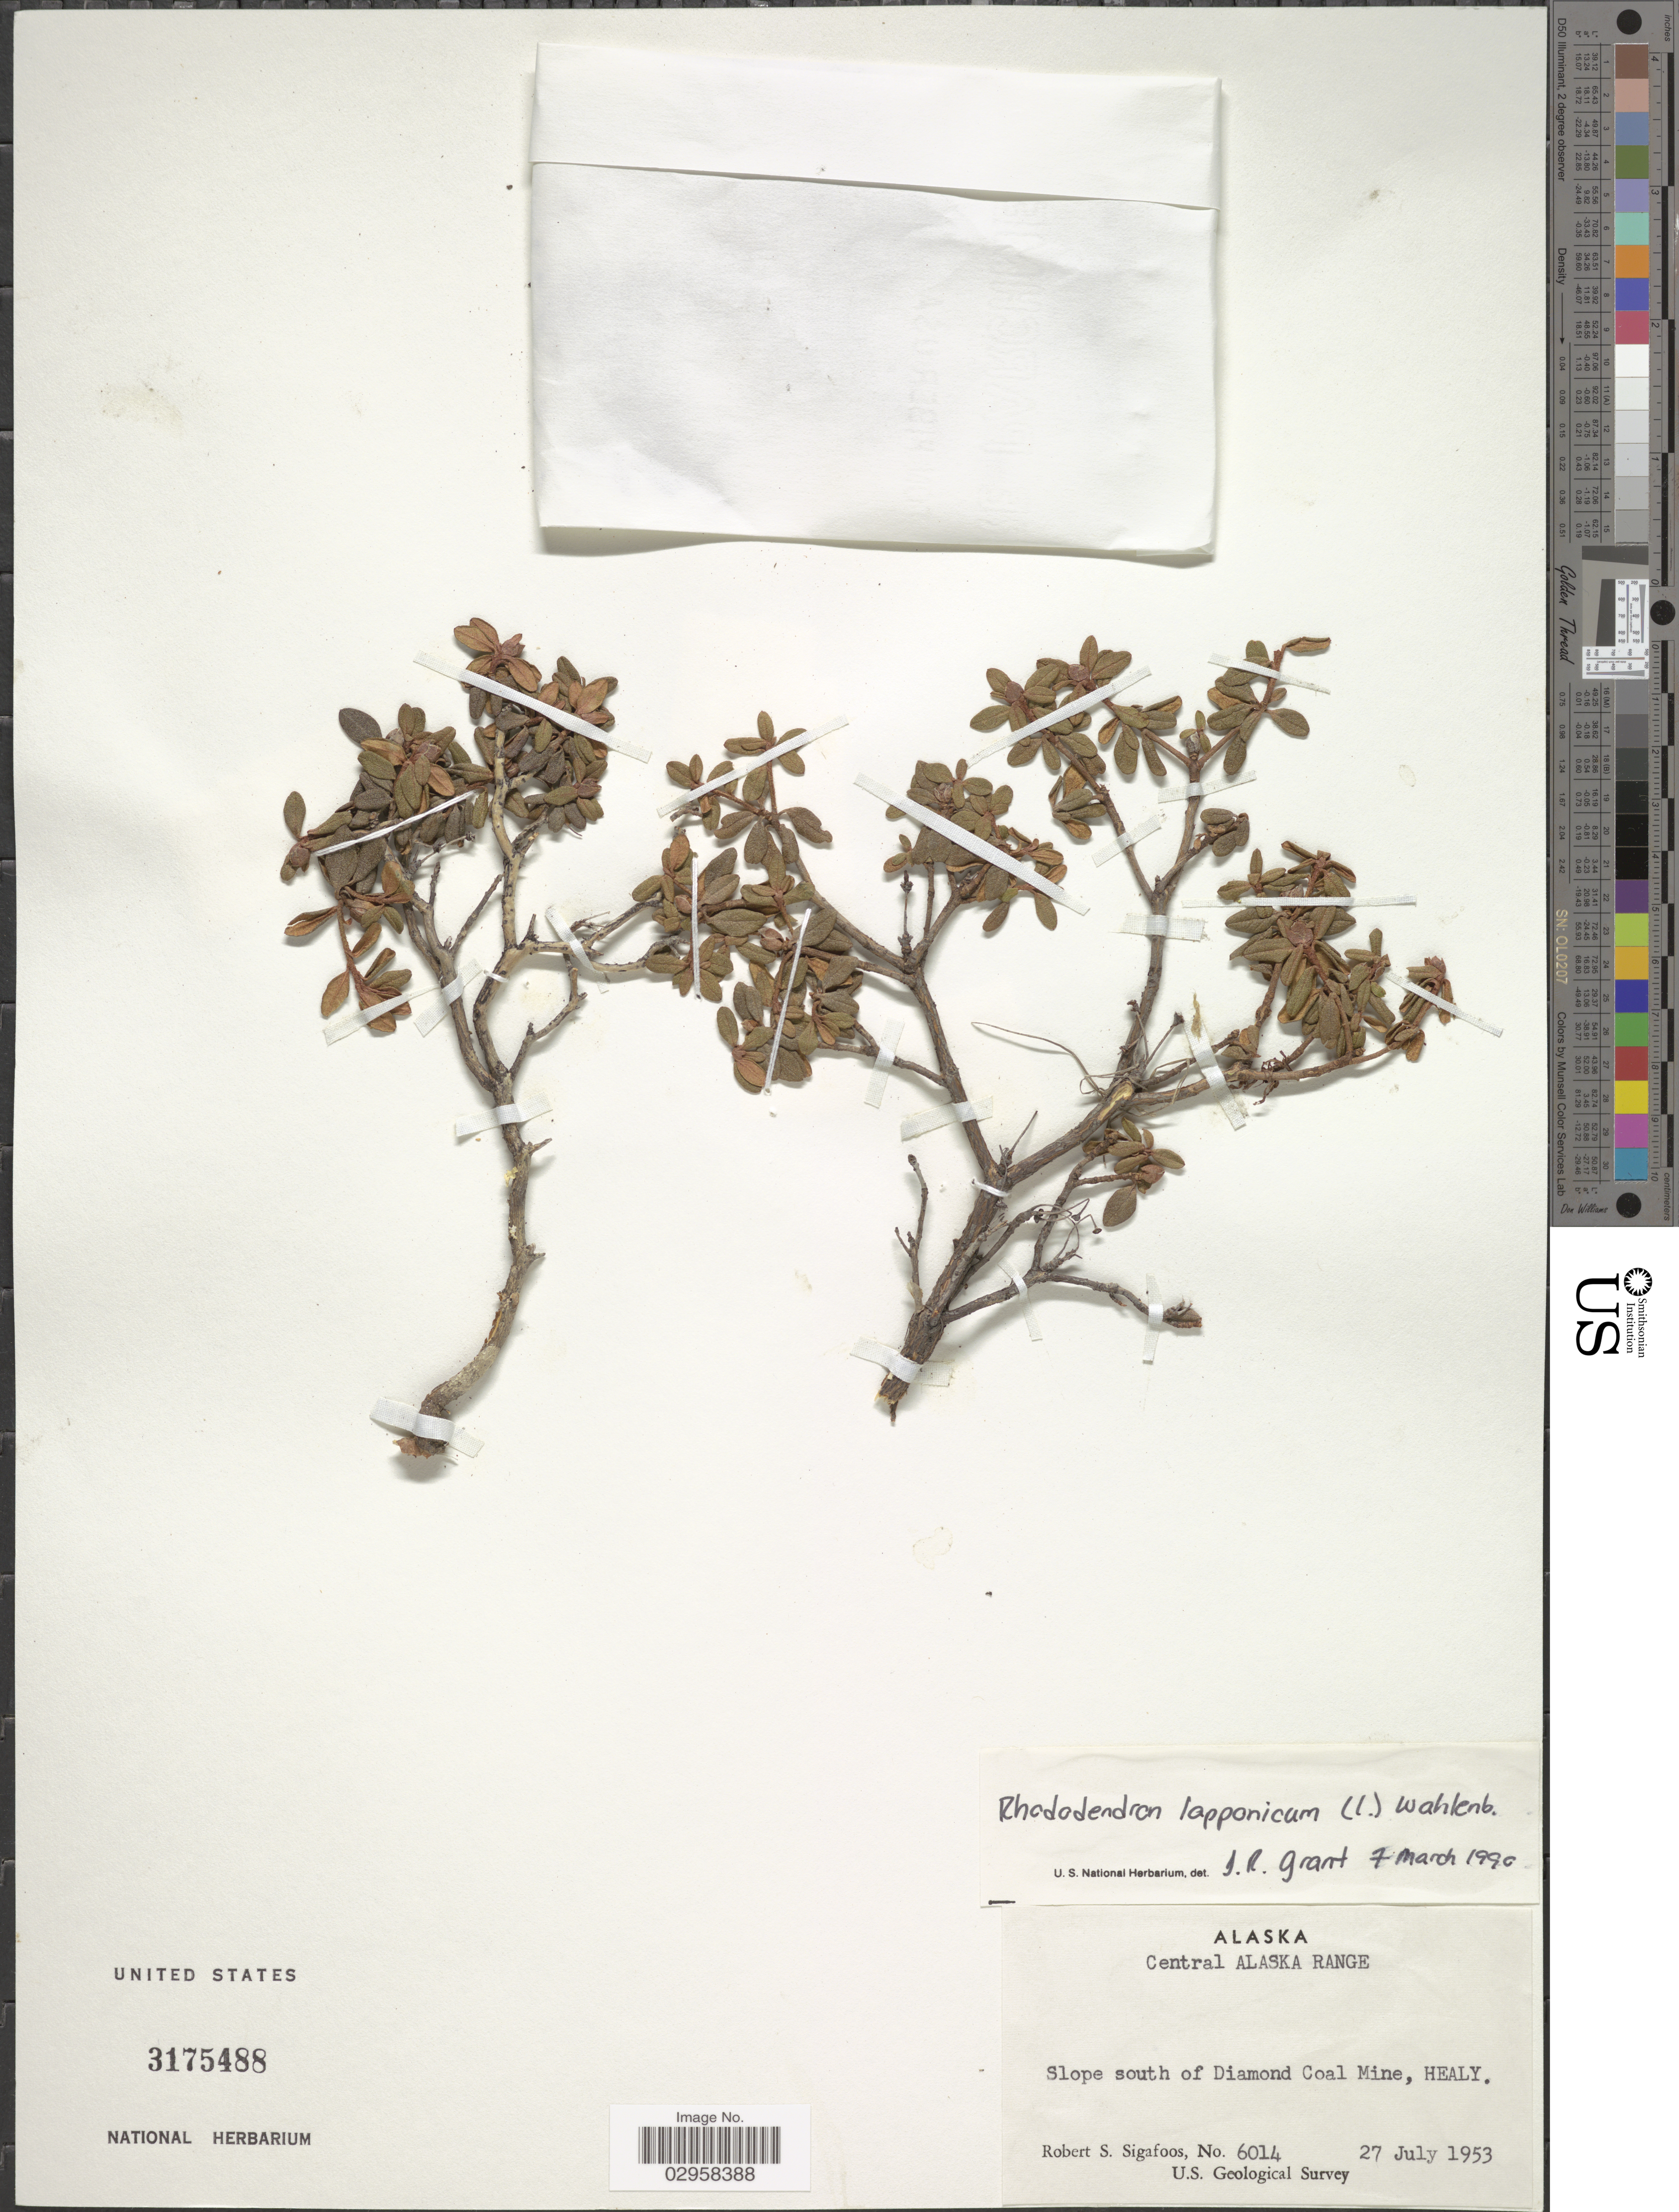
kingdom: Plantae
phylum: Tracheophyta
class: Magnoliopsida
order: Ericales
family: Ericaceae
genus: Rhododendron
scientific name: Rhododendron lapponicum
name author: (L.) Wahlenb.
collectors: R. Sigafoos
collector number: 6014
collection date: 1953-07-27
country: United States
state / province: Alaska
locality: Central Alaska Range. Slope south of Diamond Coal Mine, Healy.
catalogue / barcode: US 3175488